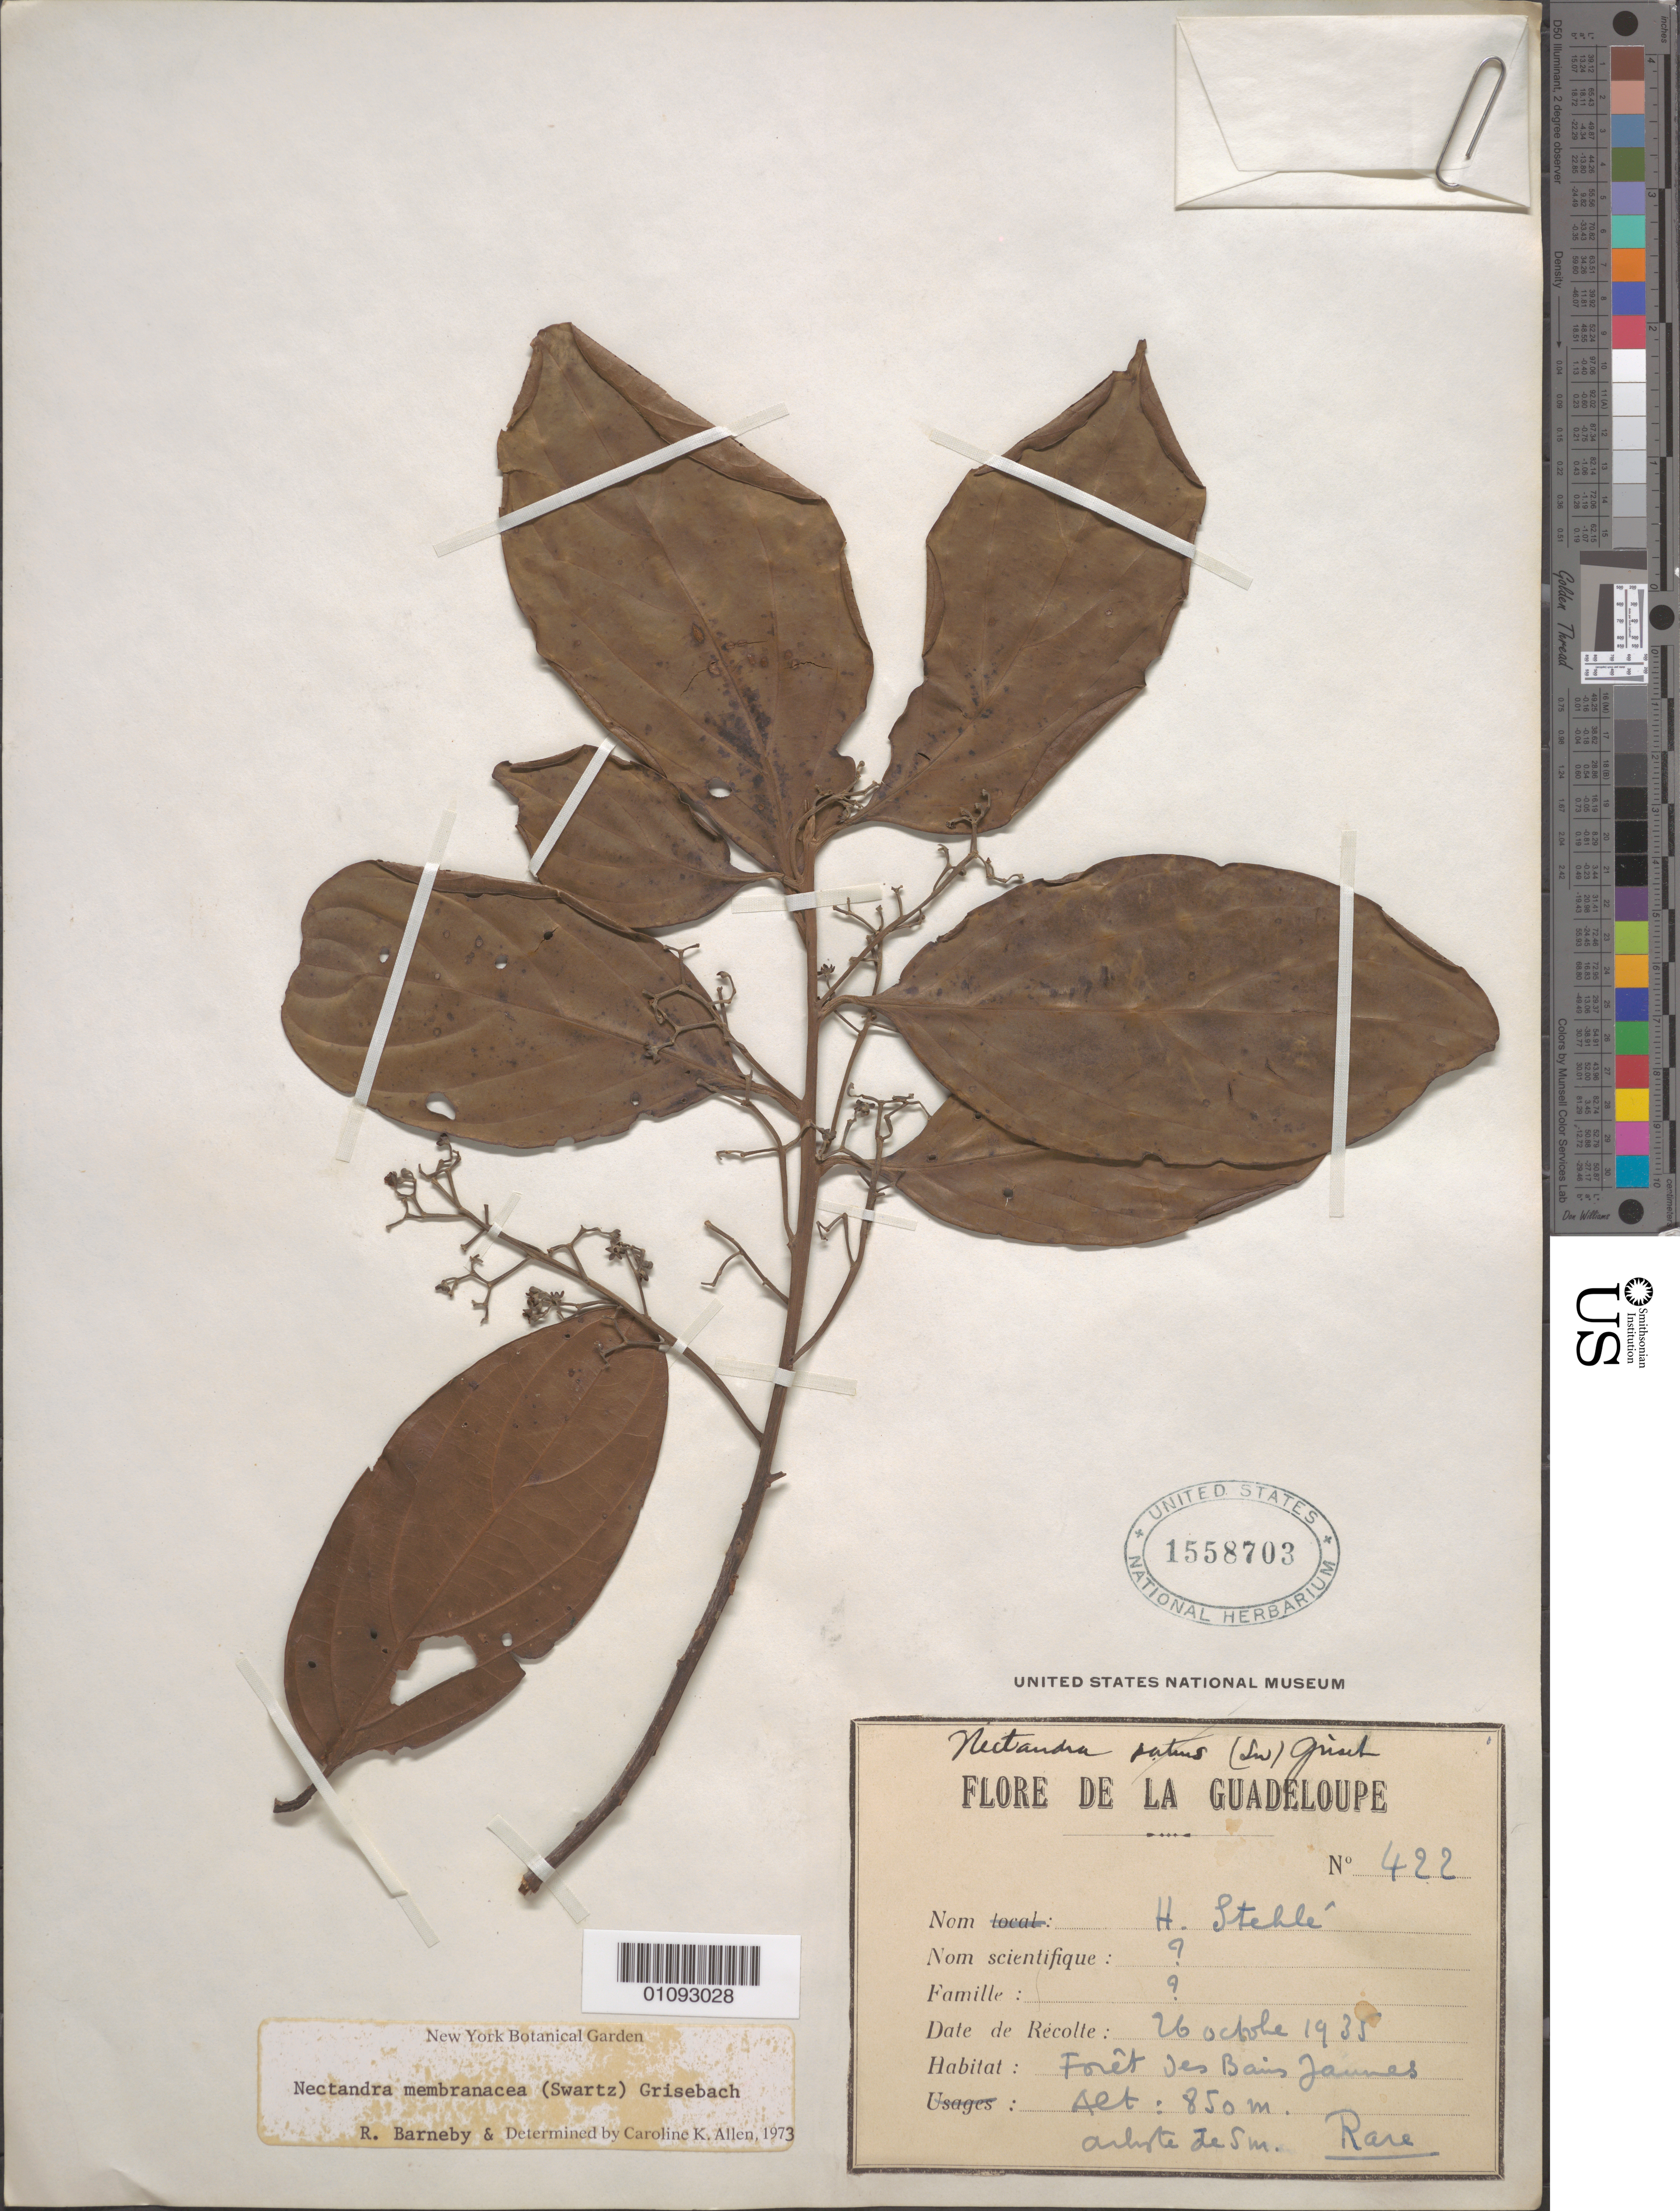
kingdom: Plantae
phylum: Tracheophyta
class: Magnoliopsida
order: Laurales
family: Lauraceae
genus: Nectandra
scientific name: Nectandra membranacea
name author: (Sw.) Griseb.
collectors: H. Stehlé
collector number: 422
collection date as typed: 26 Oct 1935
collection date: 1935-10-26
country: Guadeloupe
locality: Les Bains Jaunes.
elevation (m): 850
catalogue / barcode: US 1558703